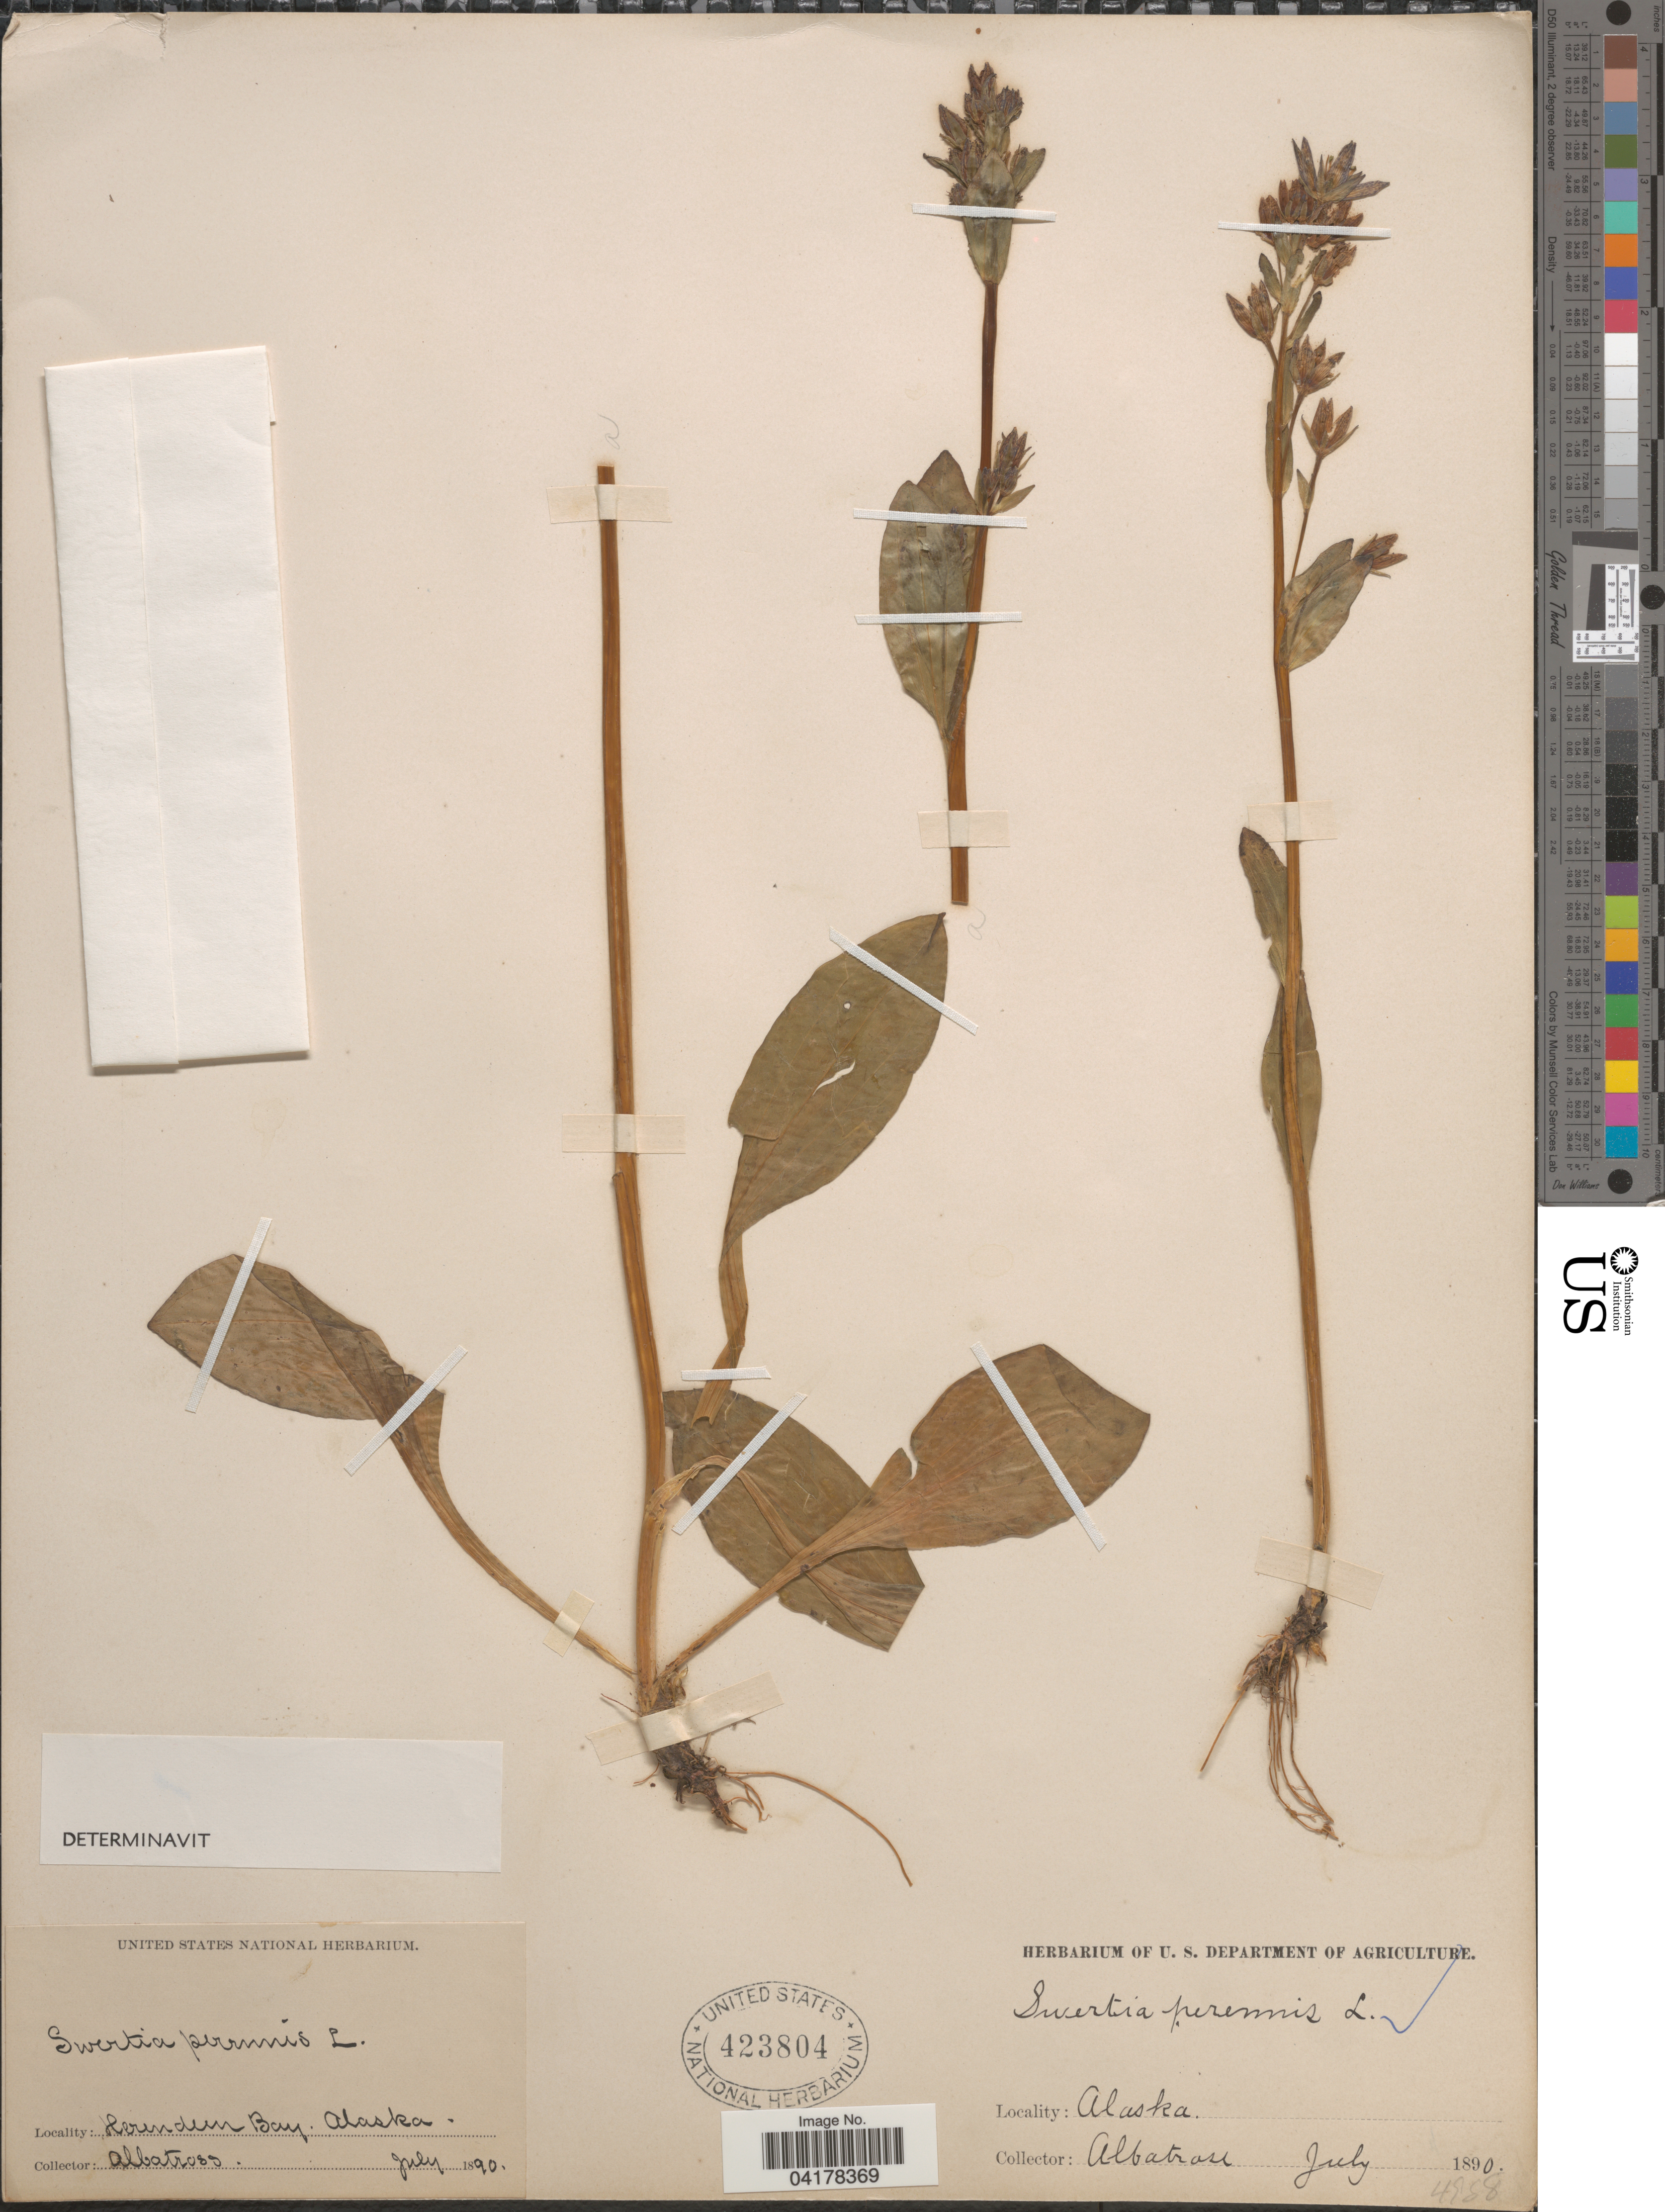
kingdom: Plantae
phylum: Tracheophyta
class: Magnoliopsida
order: Gentianales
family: Gentianaceae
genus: Swertia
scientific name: Swertia perennis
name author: L.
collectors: Albatross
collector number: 4988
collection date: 1890-07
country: United States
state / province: Alaska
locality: Herendeen Bay.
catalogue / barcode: US 423804